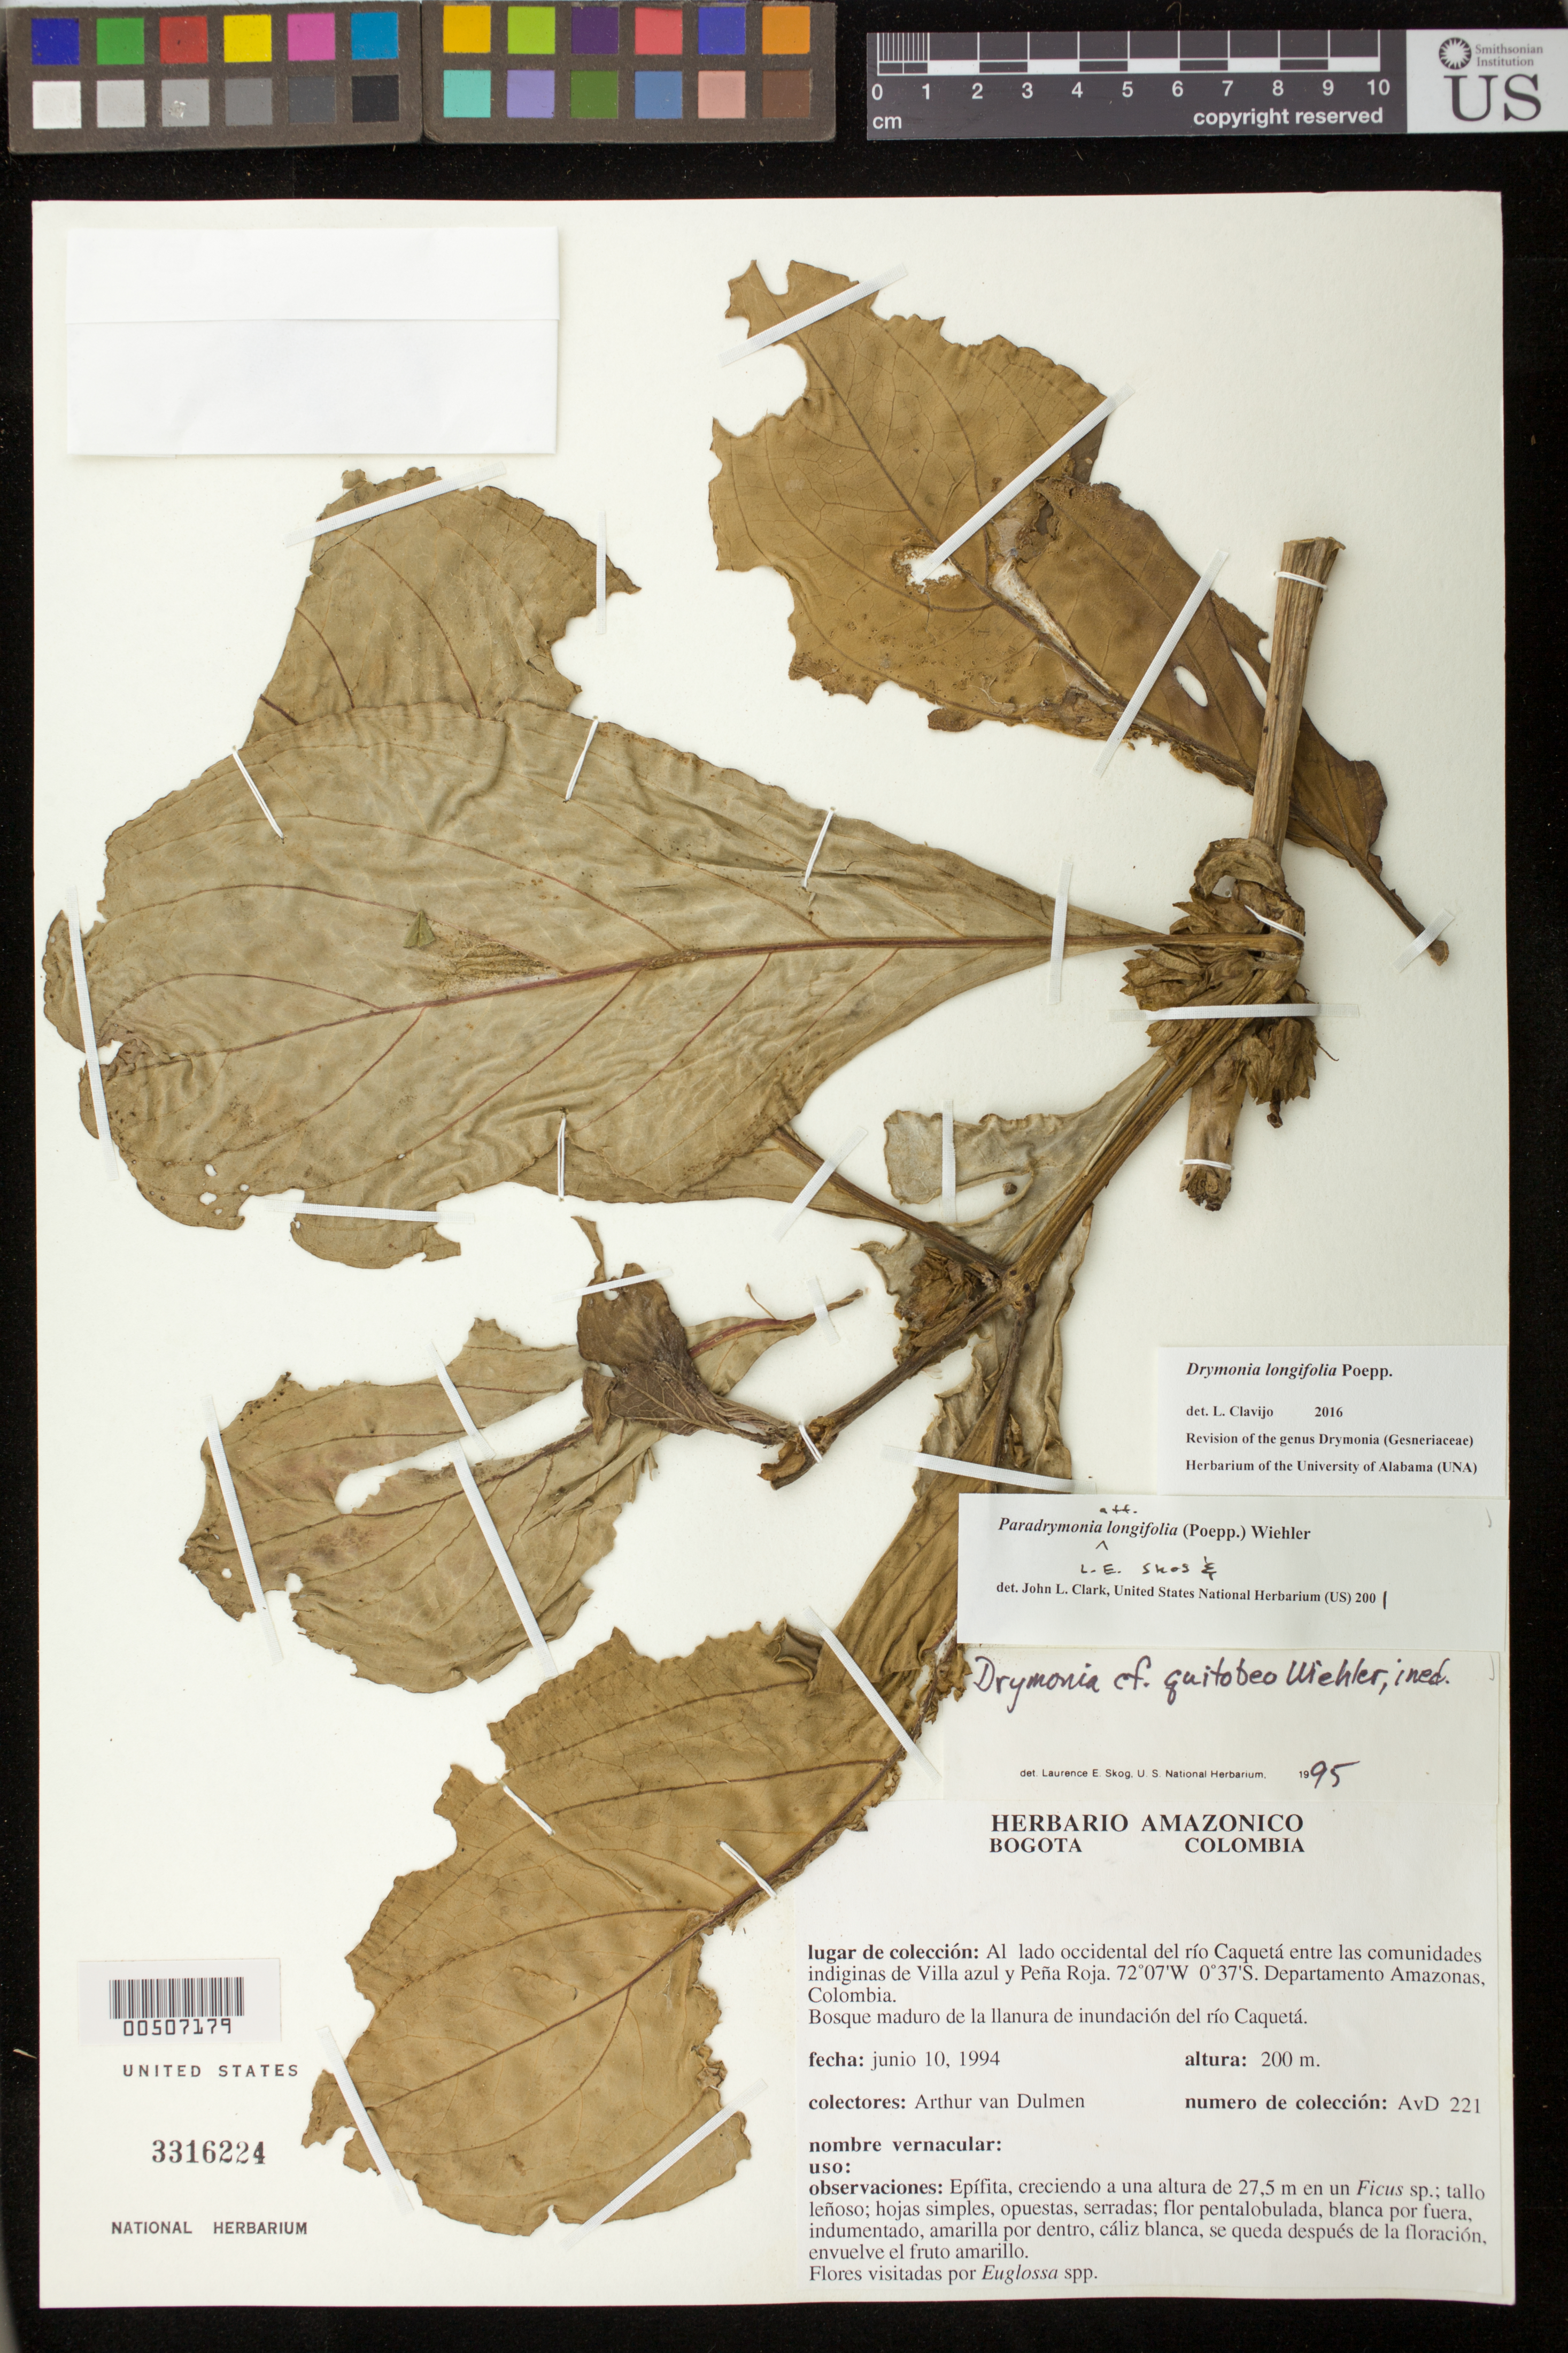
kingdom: Plantae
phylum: Tracheophyta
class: Magnoliopsida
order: Lamiales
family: Gesneriaceae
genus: Drymonia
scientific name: Drymonia longifolia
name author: Poepp.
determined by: Clavijo, L.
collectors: A. van Dulmen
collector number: AvD 221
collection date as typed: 10 Jun 1994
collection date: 1994-06-10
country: Colombia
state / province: Amazônas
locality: Al lado occidental del ríio Caquetá entre las comunidades indiginas de Villa azul y Peña Roja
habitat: Bosque maduro de la llanura de inundación del río Caquetá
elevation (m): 200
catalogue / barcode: US 3316224